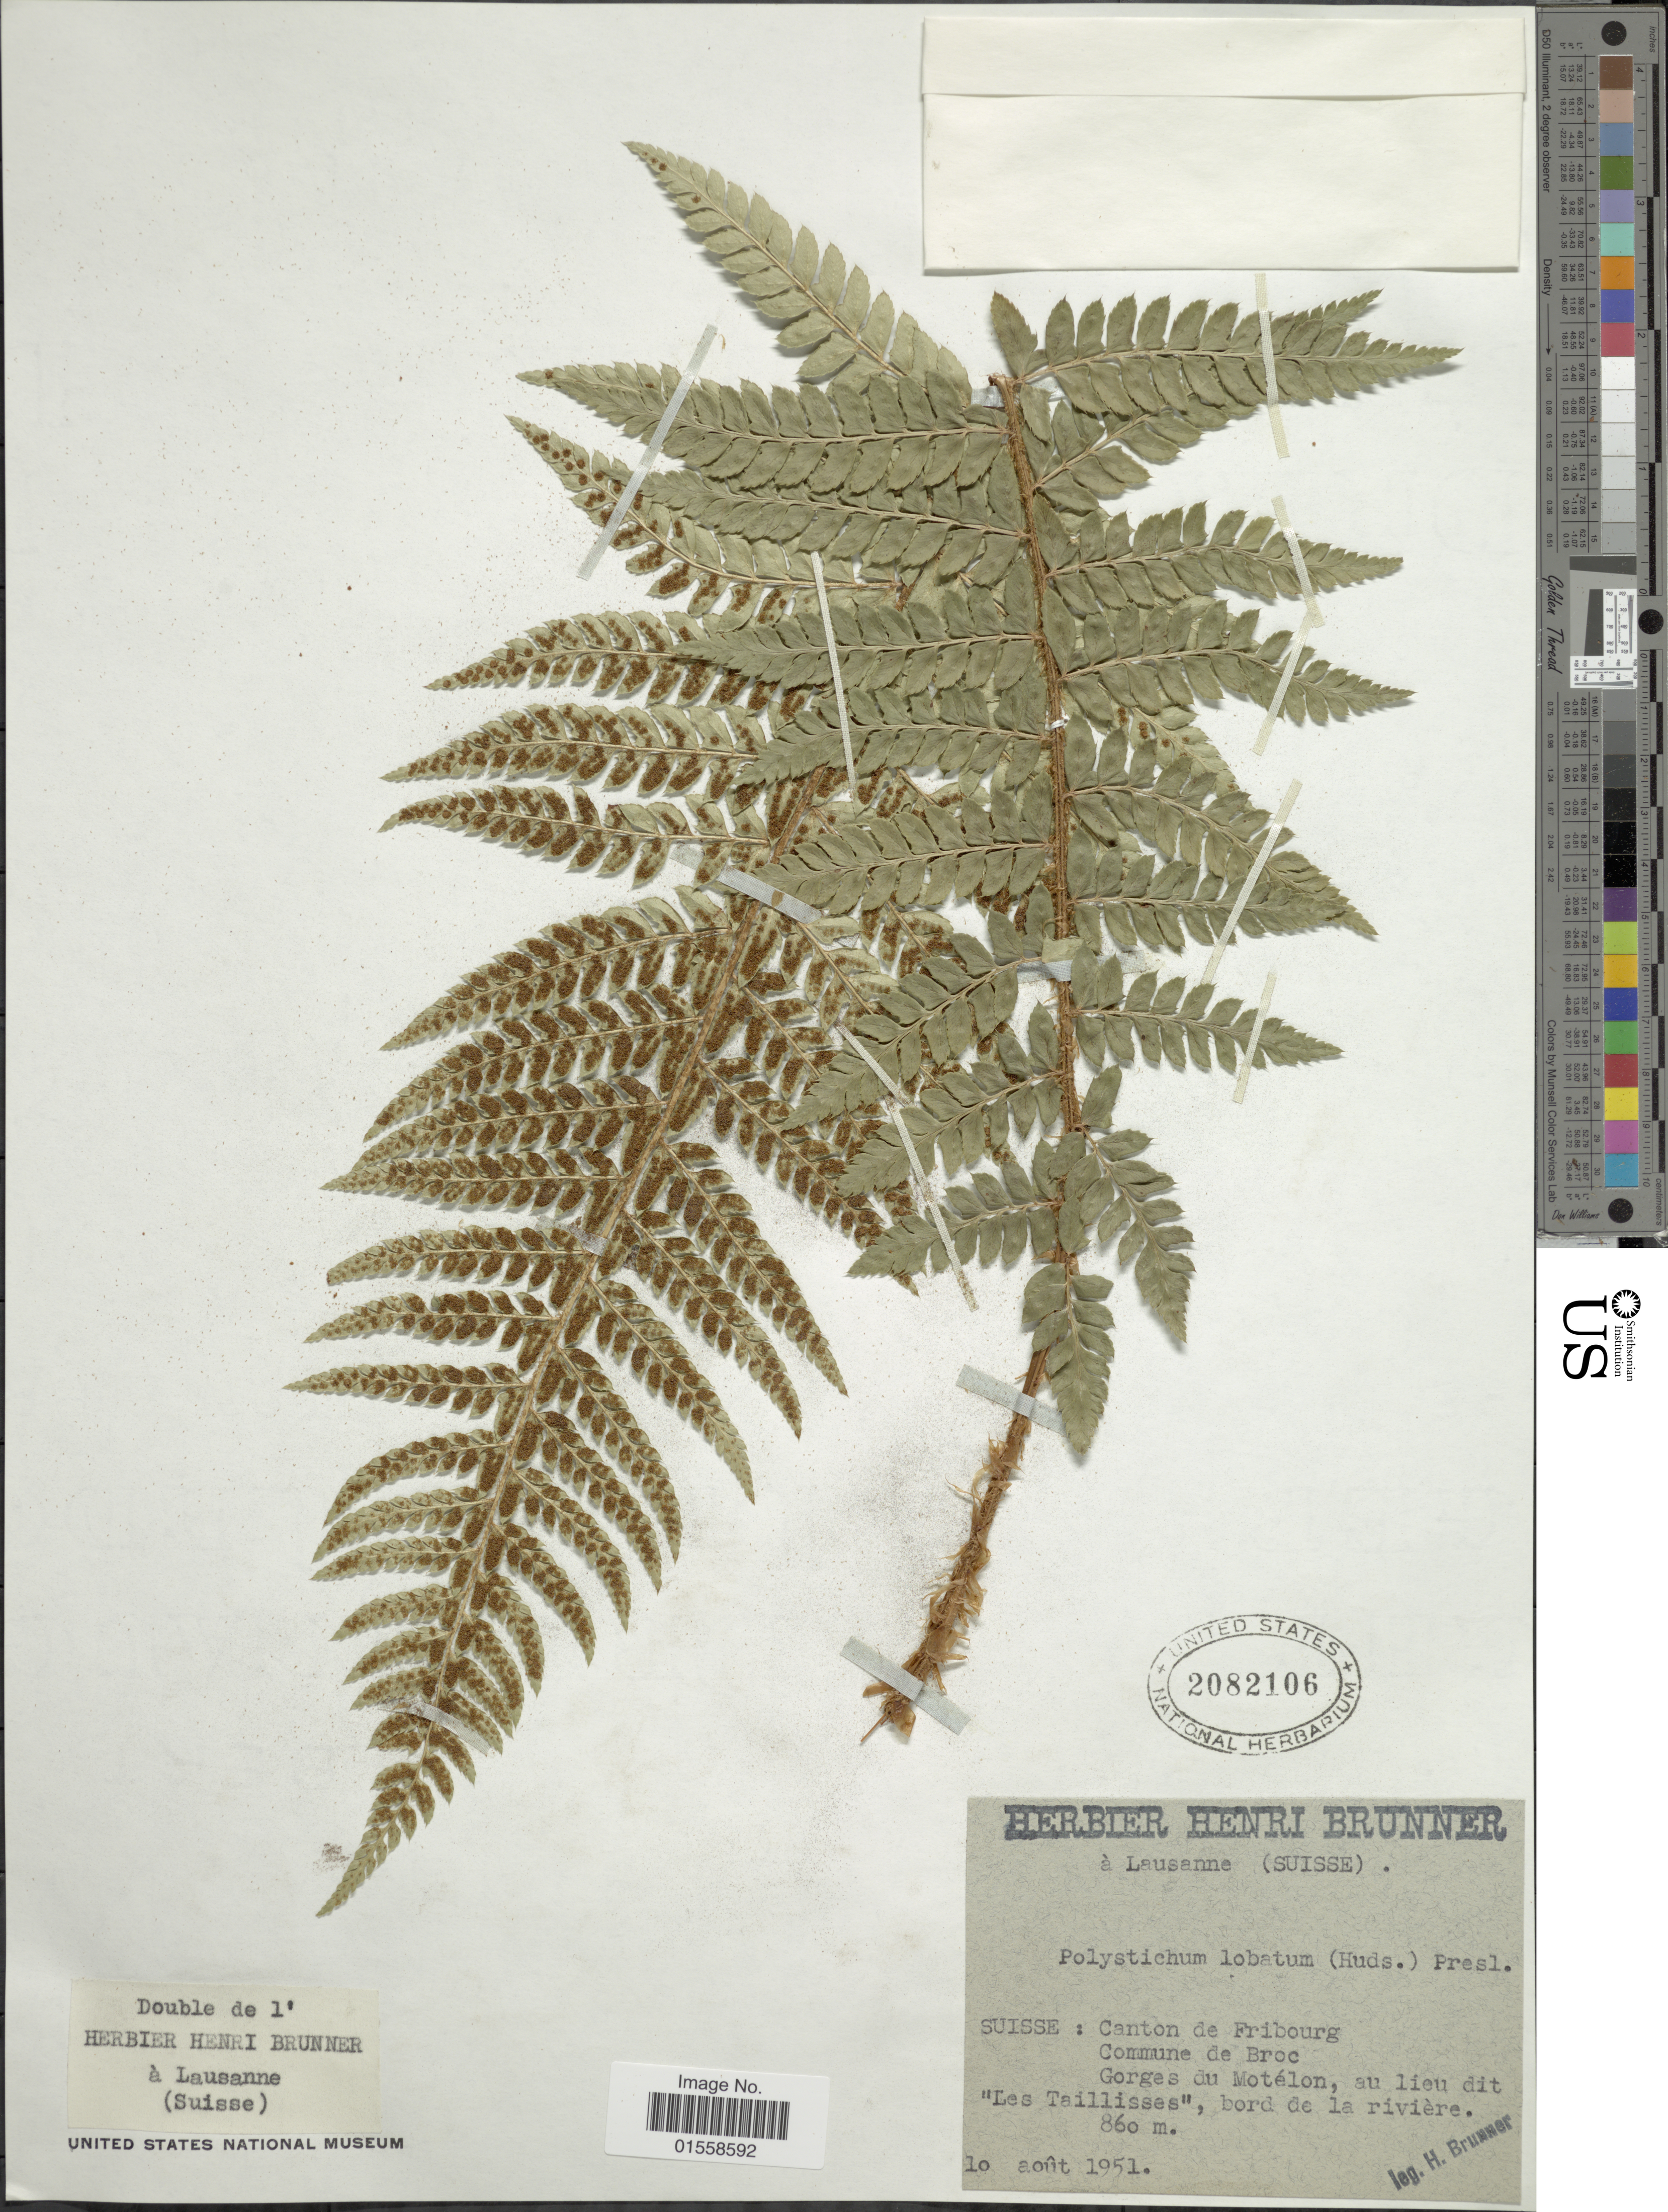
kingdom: Plantae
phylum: Tracheophyta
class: Polypodiopsida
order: Polypodiales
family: Dryopteridaceae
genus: Polystichum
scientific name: Polystichum aculeatum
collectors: H. Brunner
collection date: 1951-08-10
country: Switzerland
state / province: Fribourg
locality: Suisse: Canton de Fribourg, Commune de Broc, Gorges du Montelon, au lieu dit "Les Taillisses", bord de la riviere.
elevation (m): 860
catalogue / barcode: US 2082106